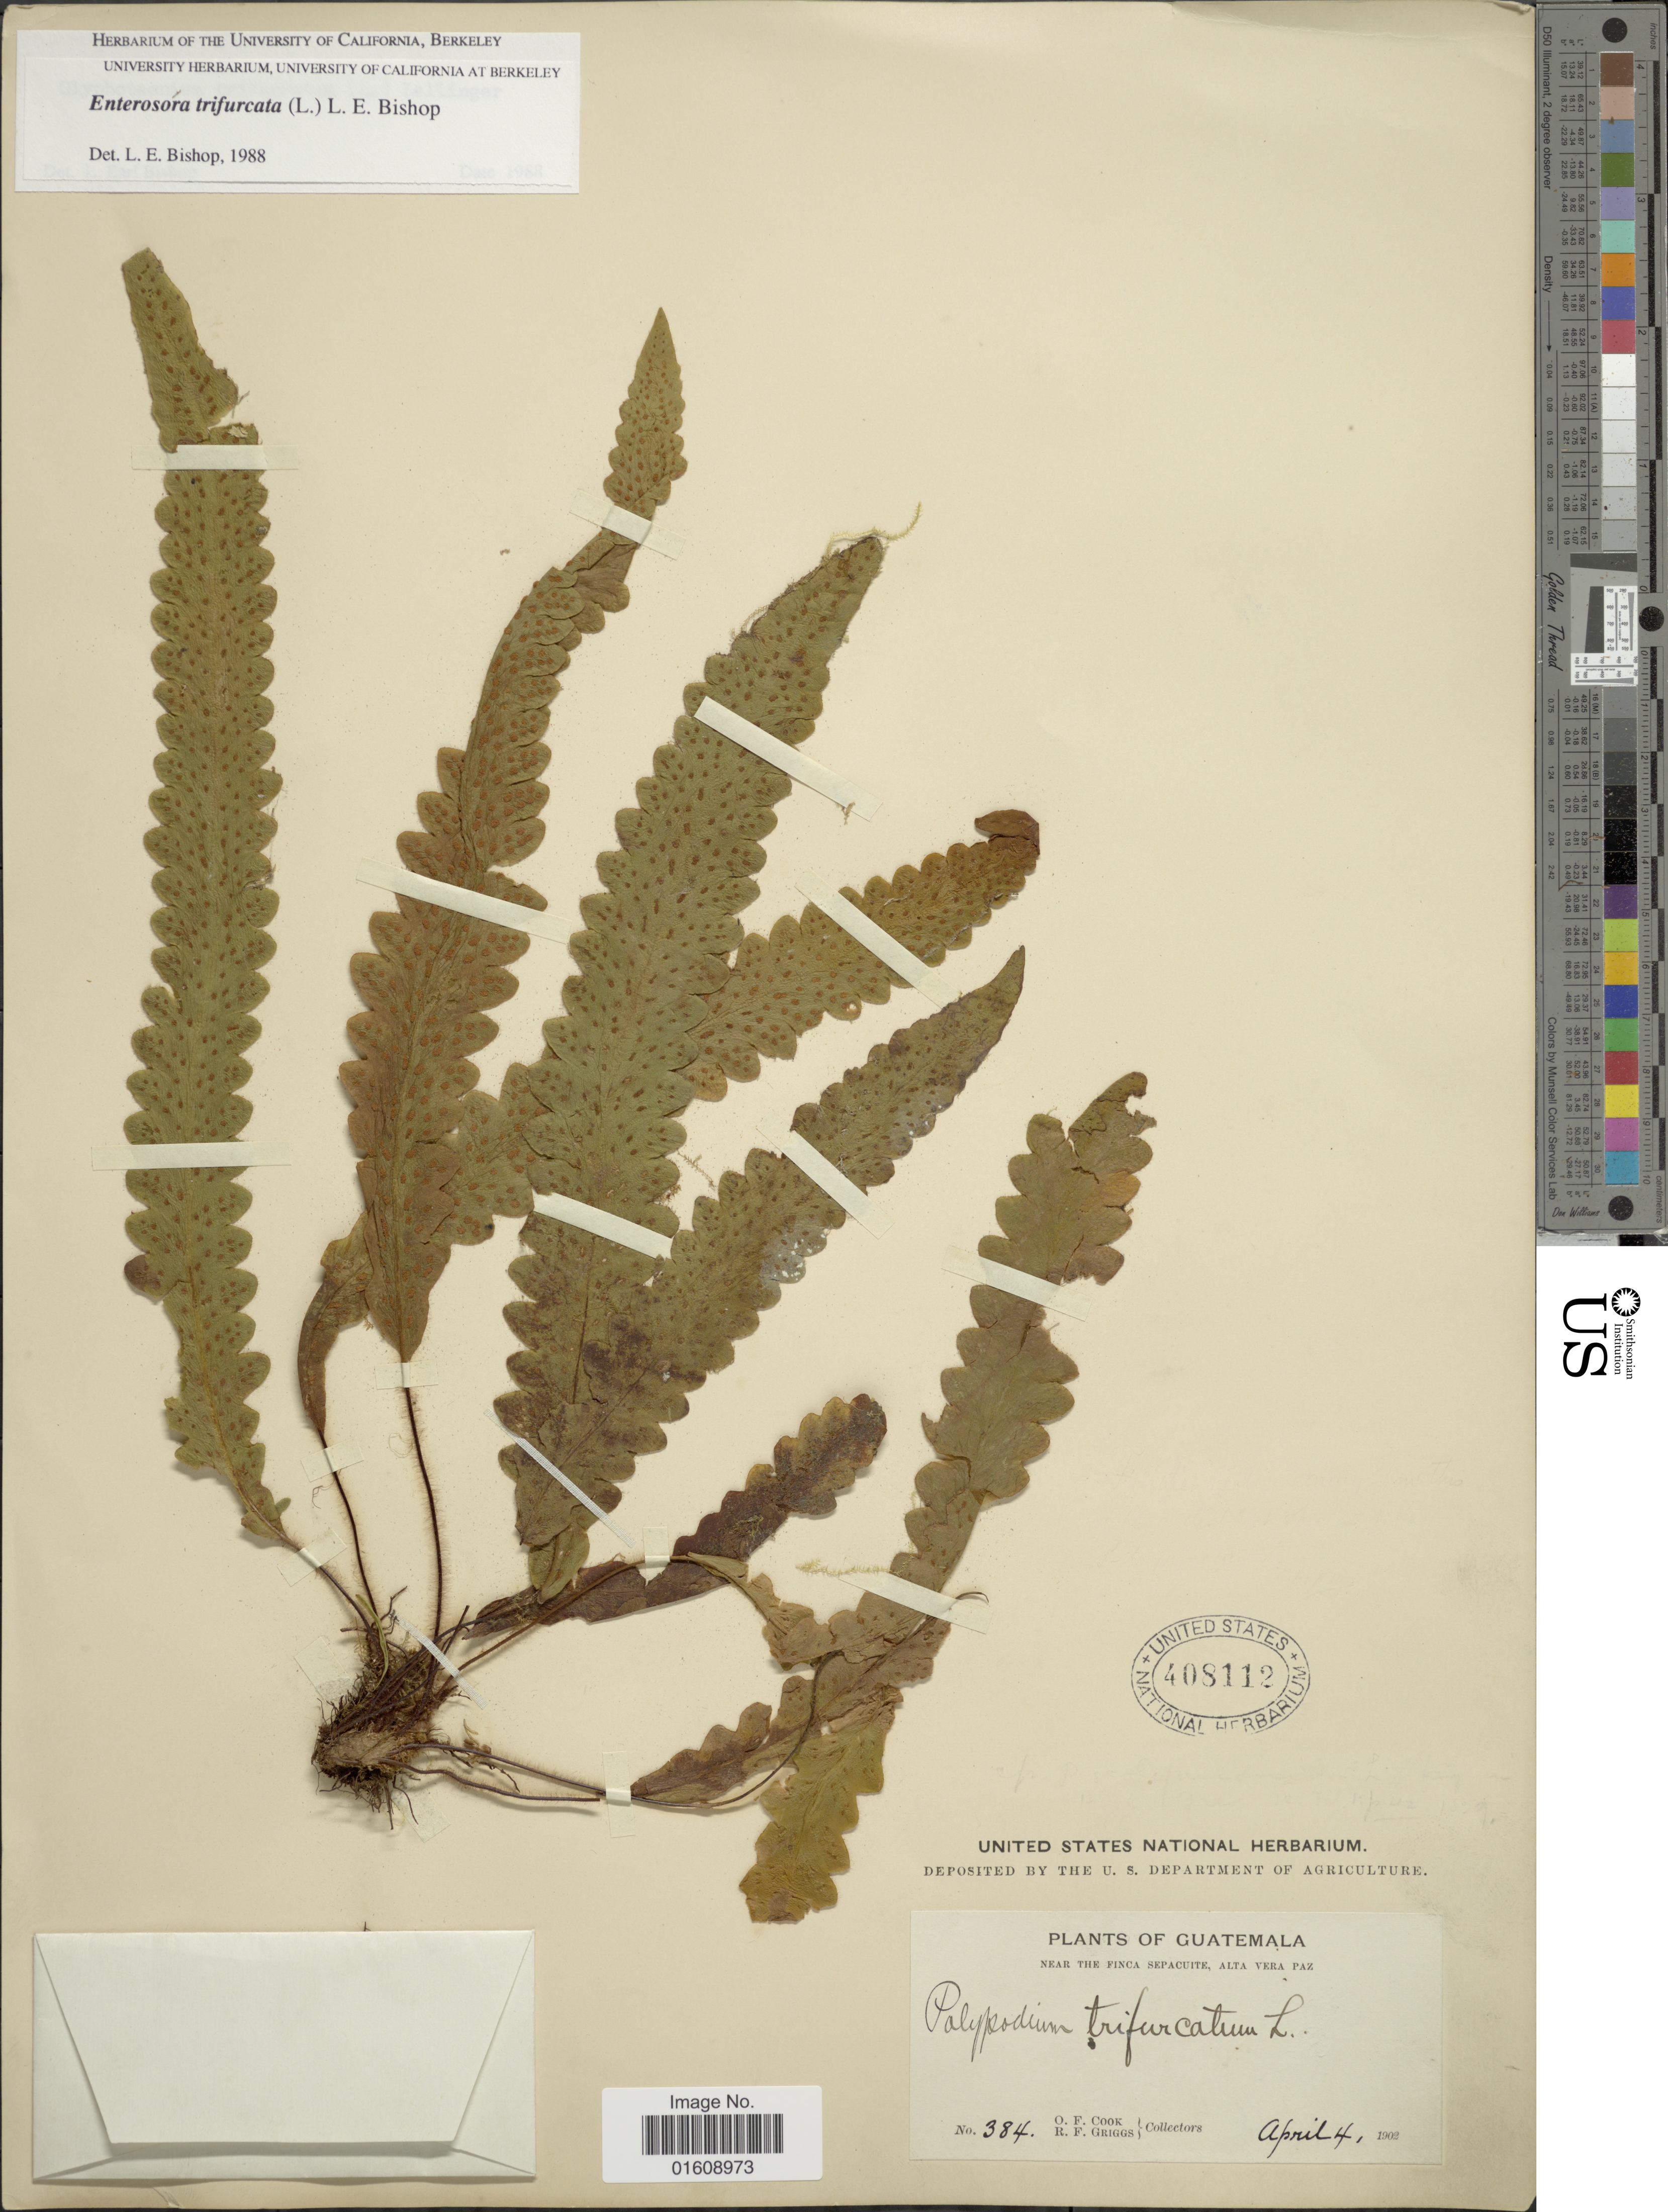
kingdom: Plantae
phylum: Tracheophyta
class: Polypodiopsida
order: Polypodiales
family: Polypodiaceae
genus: Enterosora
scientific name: Enterosora trifurcata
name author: (L.) L.E. Bishop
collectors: O. F. Cook & R. F. Griggs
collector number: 384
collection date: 1902-04-04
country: Guatemala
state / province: Alta Verapaz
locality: Guatemala, near the Finca Sepacuite, Alta Vera Paz.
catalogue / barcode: US 408112